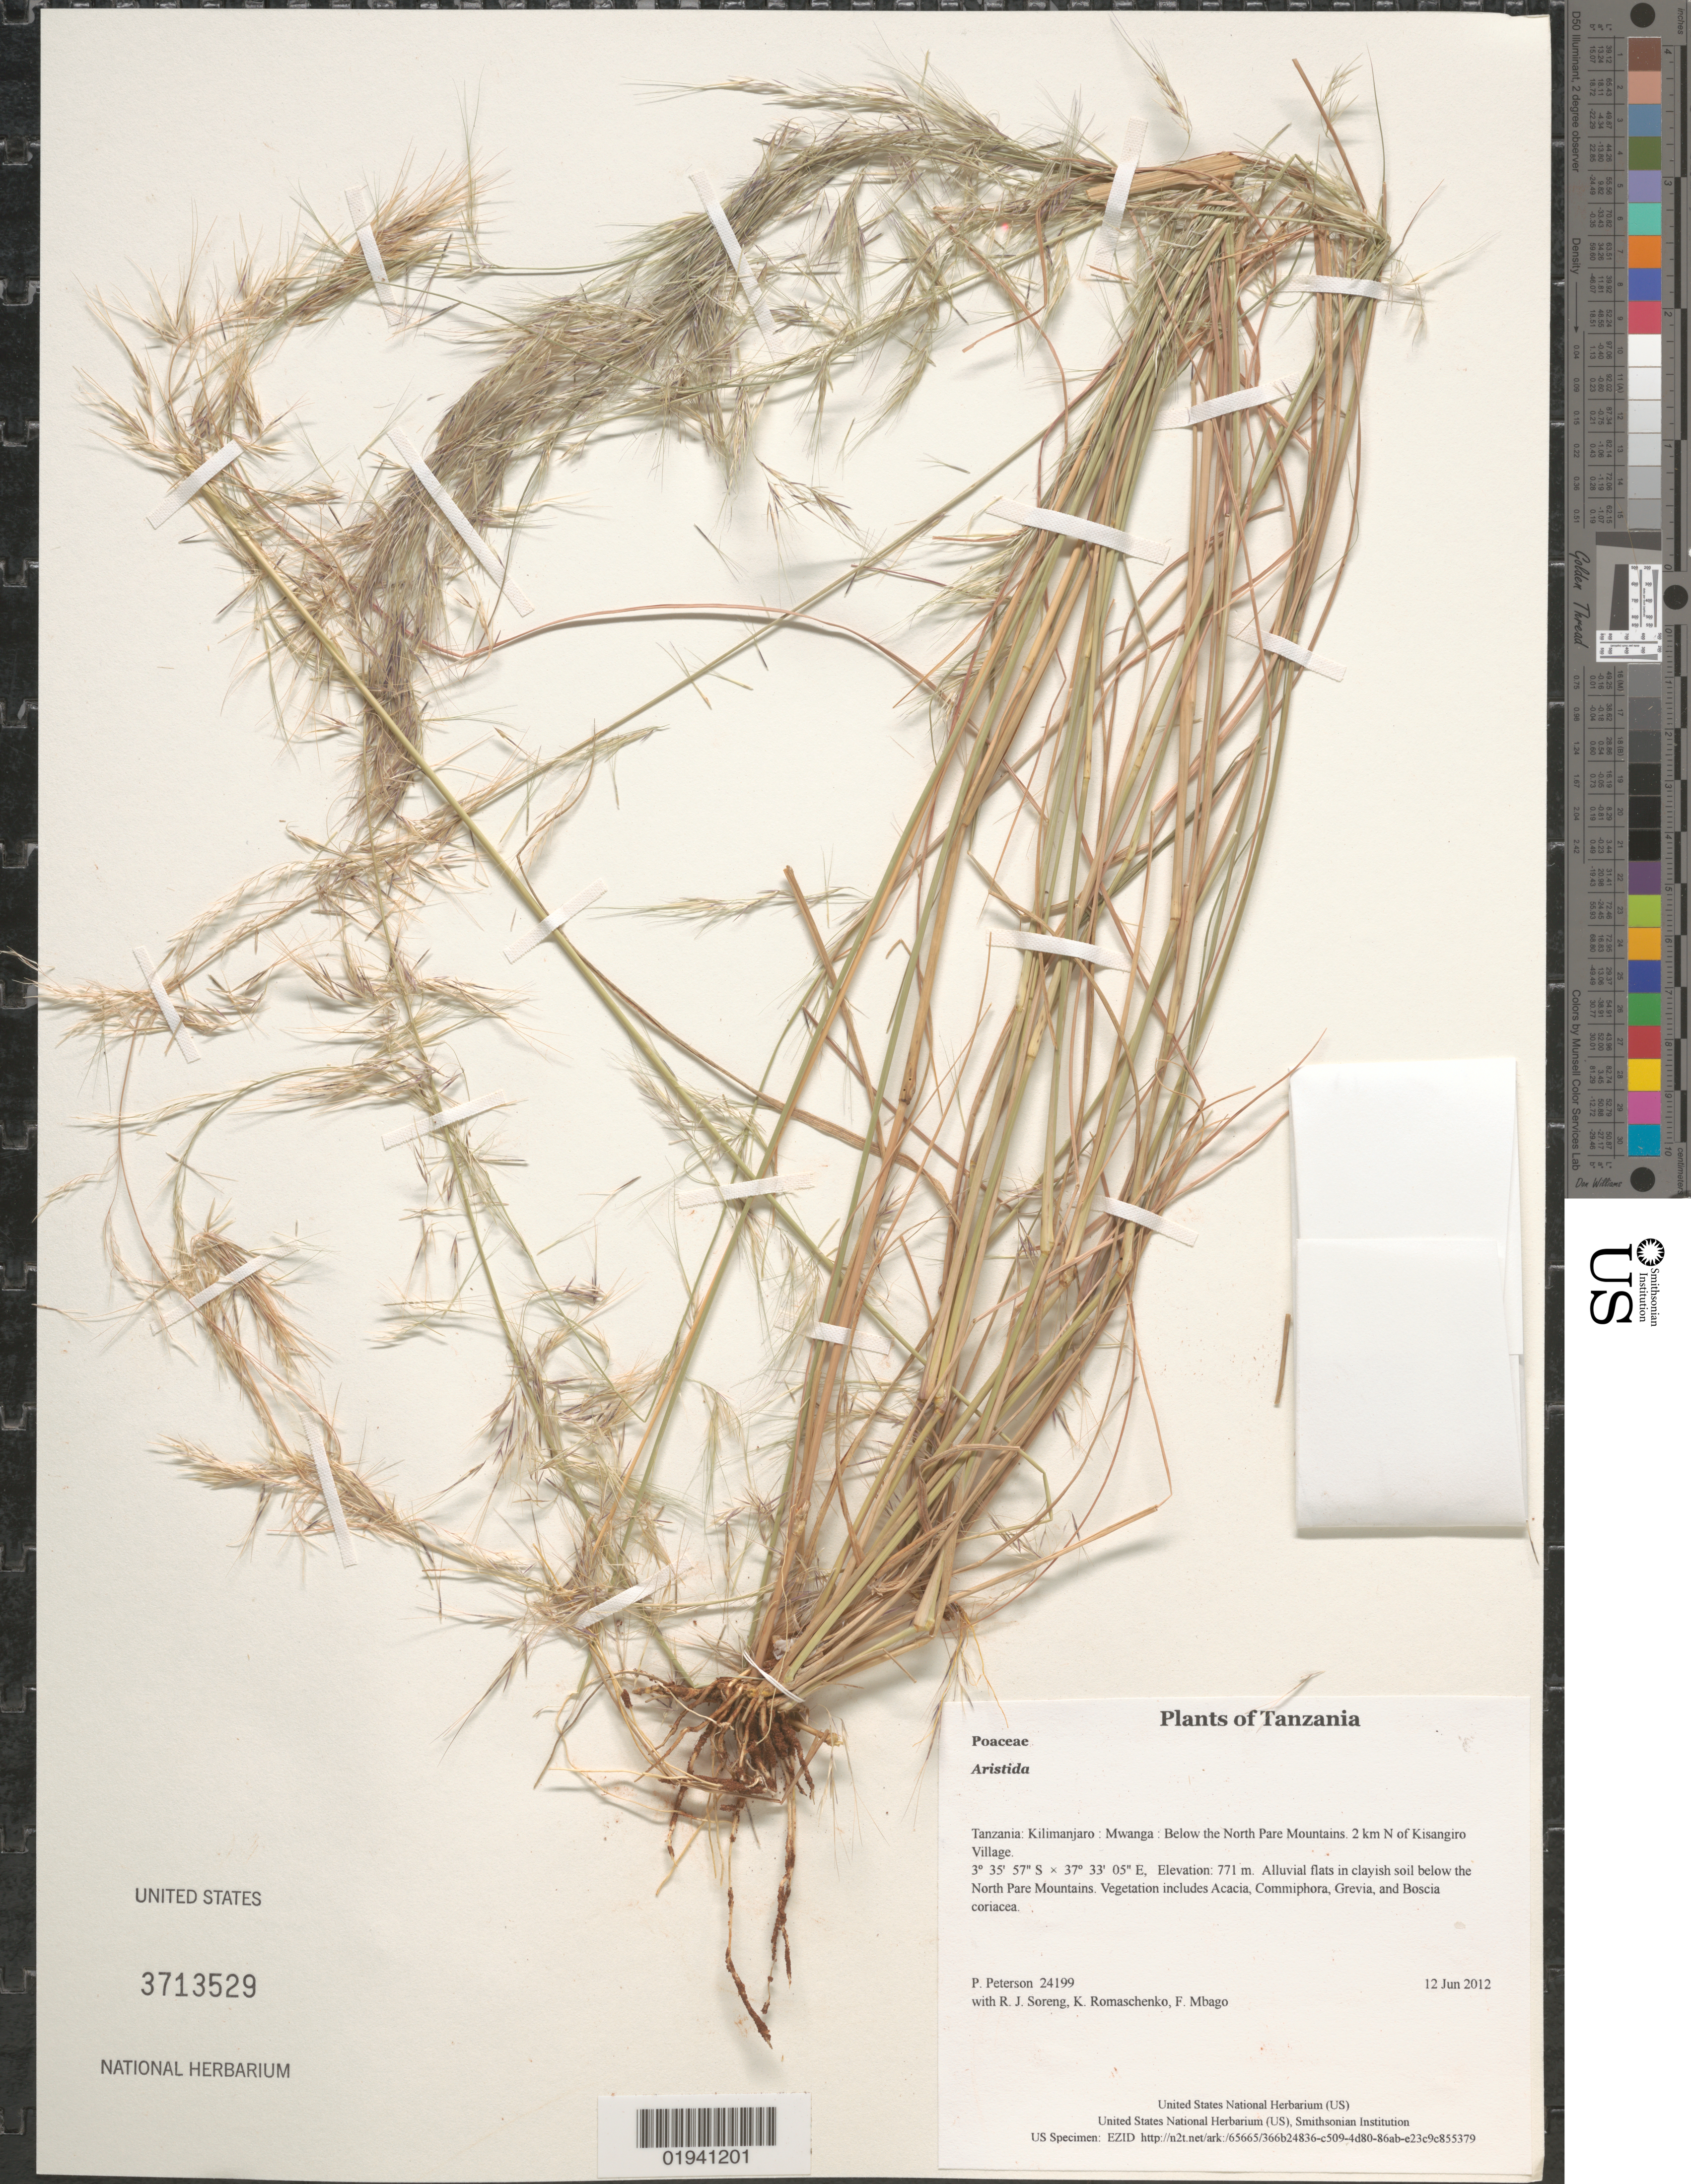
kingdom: Plantae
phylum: Tracheophyta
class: Liliopsida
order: Poales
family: Poaceae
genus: Aristida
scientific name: Aristida sp.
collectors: P. M. Peterson, R. J. Soreng, K. Romaschenko & F. Mbago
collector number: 24199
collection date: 2012-06-12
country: Tanzania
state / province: Kilimanjaro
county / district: Mwanga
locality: Below the North Pare Mountains. 2 km N of Kisangiro Village.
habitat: Alluvial flats in clayish soil below the North Pare Mountains. Vegetation includes Acacia, Commiphora, Grevia, and Boscia coriacea.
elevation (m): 771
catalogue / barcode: US 3713529